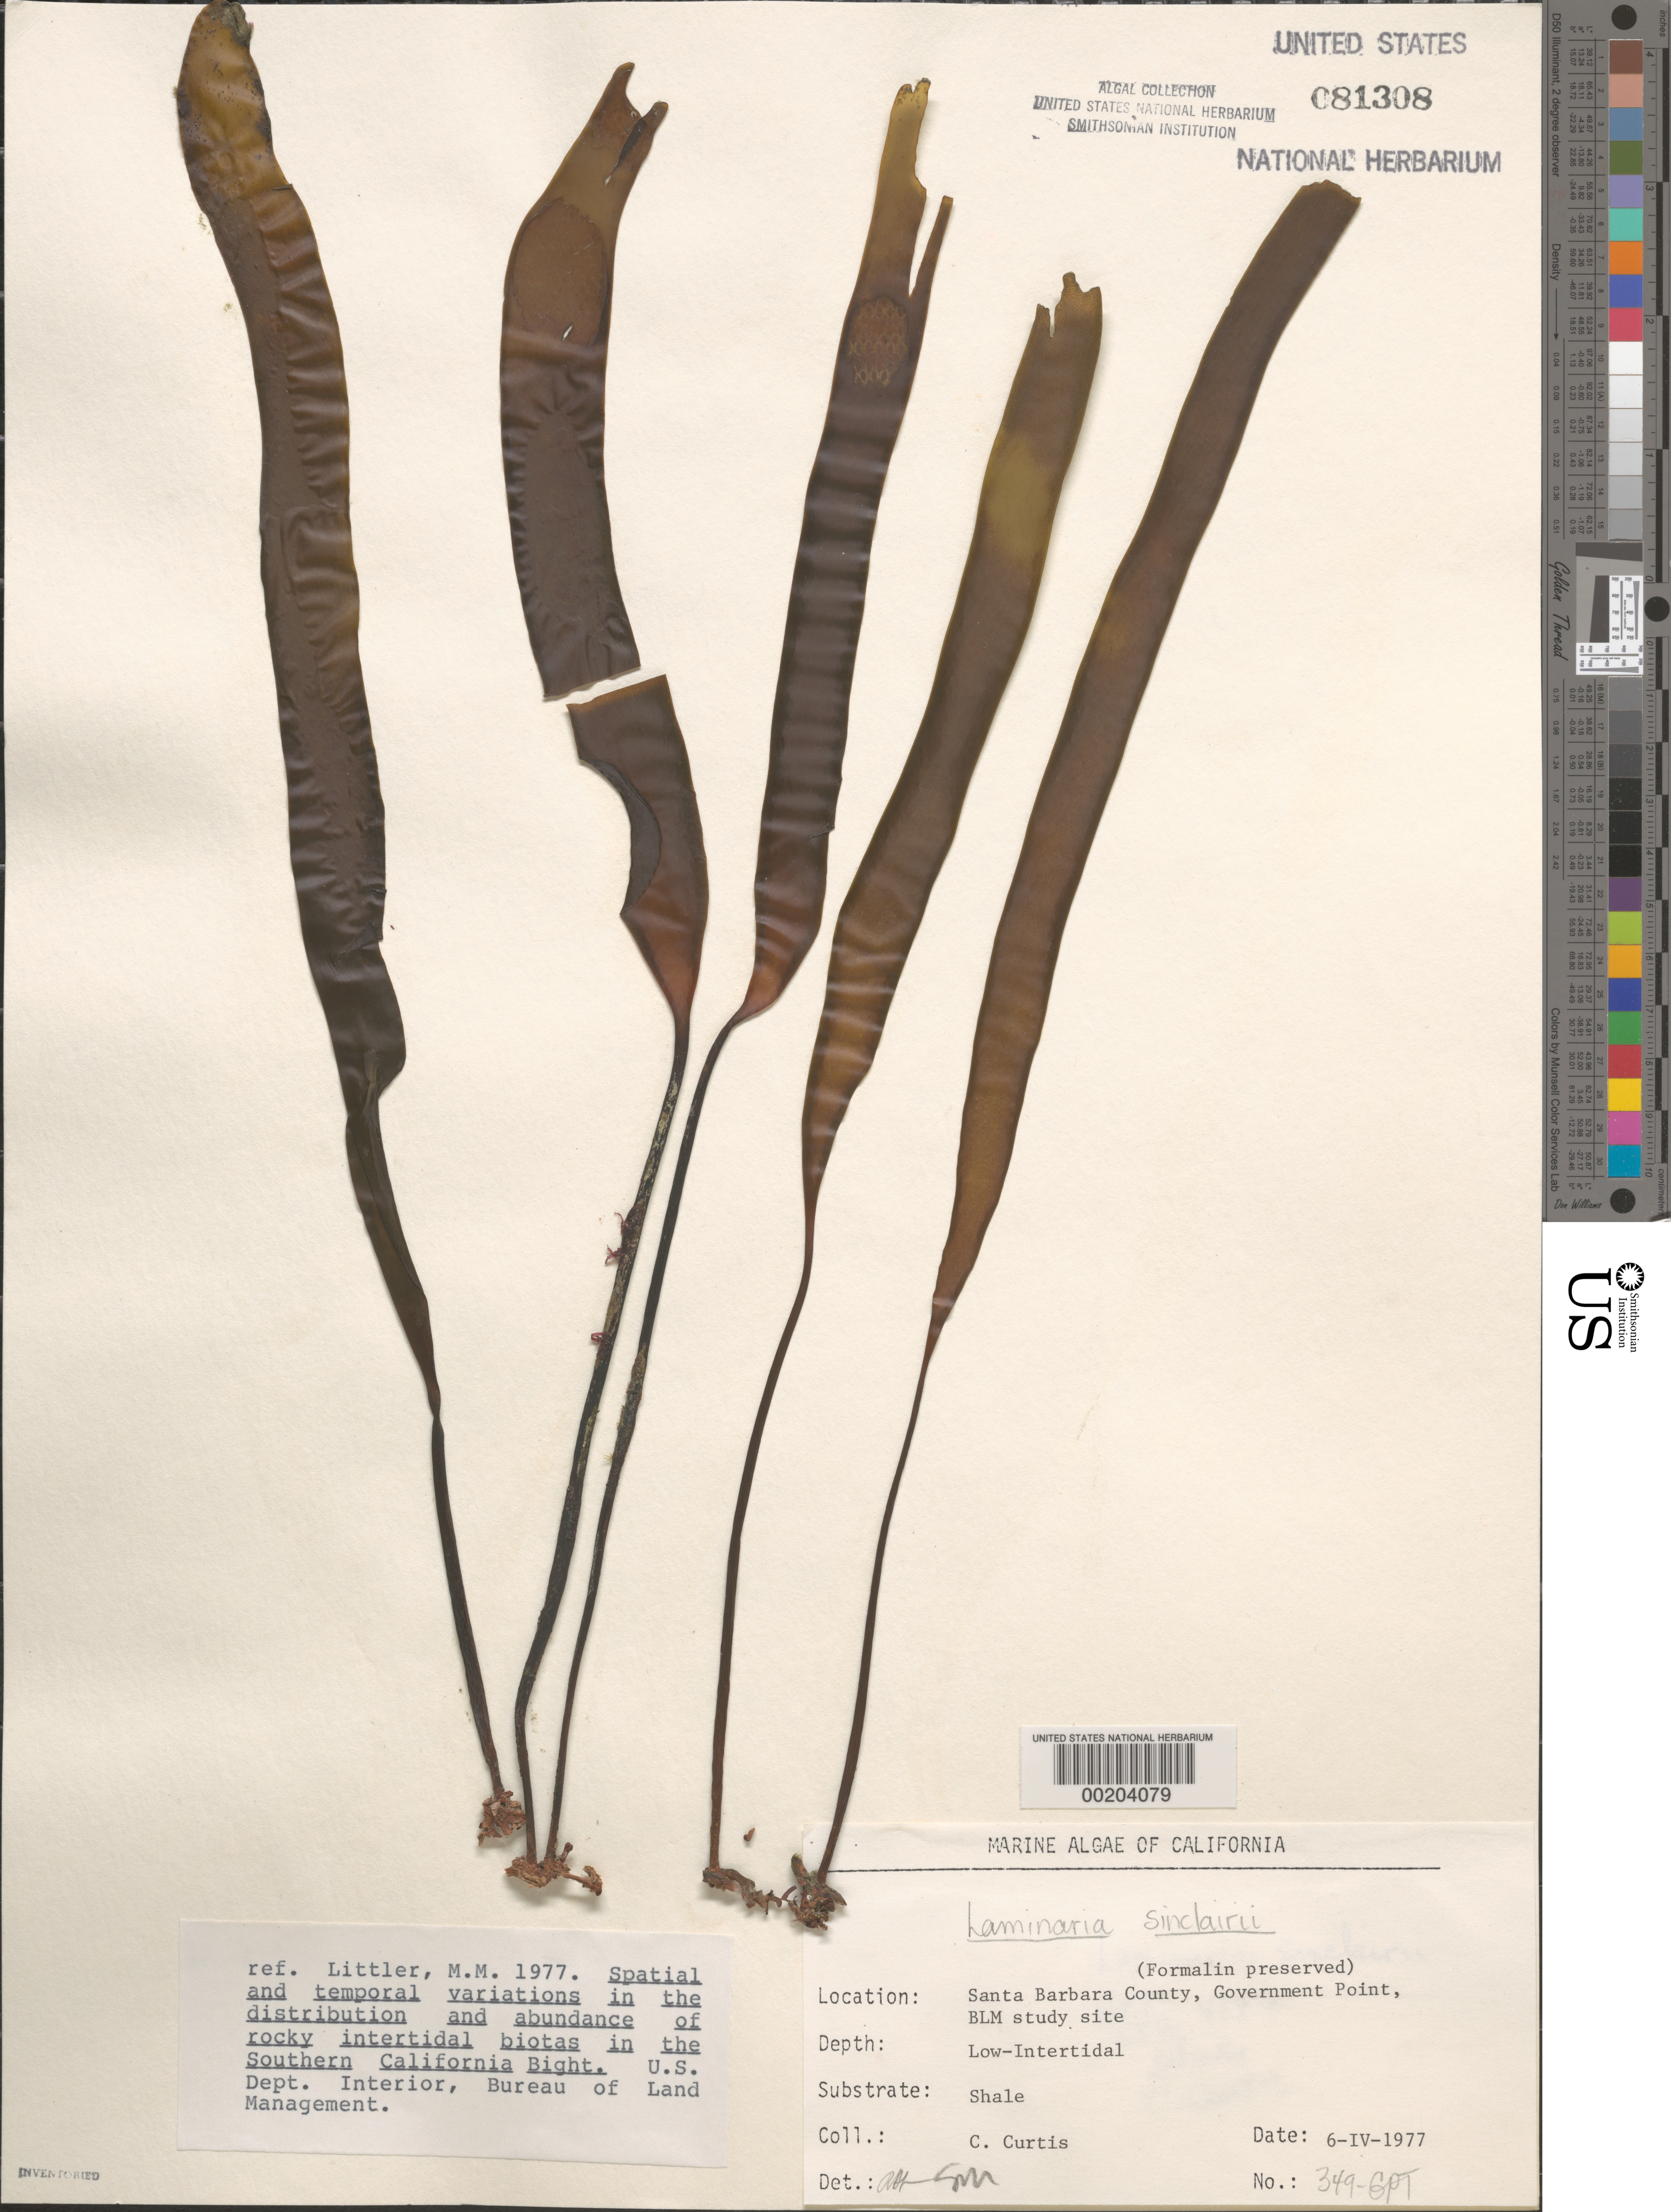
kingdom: Chromista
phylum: Ochrophyta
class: Phaeophyceae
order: Laminariales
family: Laminariaceae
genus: Laminaria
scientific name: Laminaria sinclairii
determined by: Sims, Robert H.; Murray, S. N.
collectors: C. Curtis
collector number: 349-GPT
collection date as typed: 06 Apr 1977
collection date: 1977-04-06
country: United States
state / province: California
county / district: Santa Barbara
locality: Government Point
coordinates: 34 26'31"N, 120 24'06"W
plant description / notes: BLM-SOCALBIGHT Rocky Intertidal Survey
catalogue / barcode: US 81308